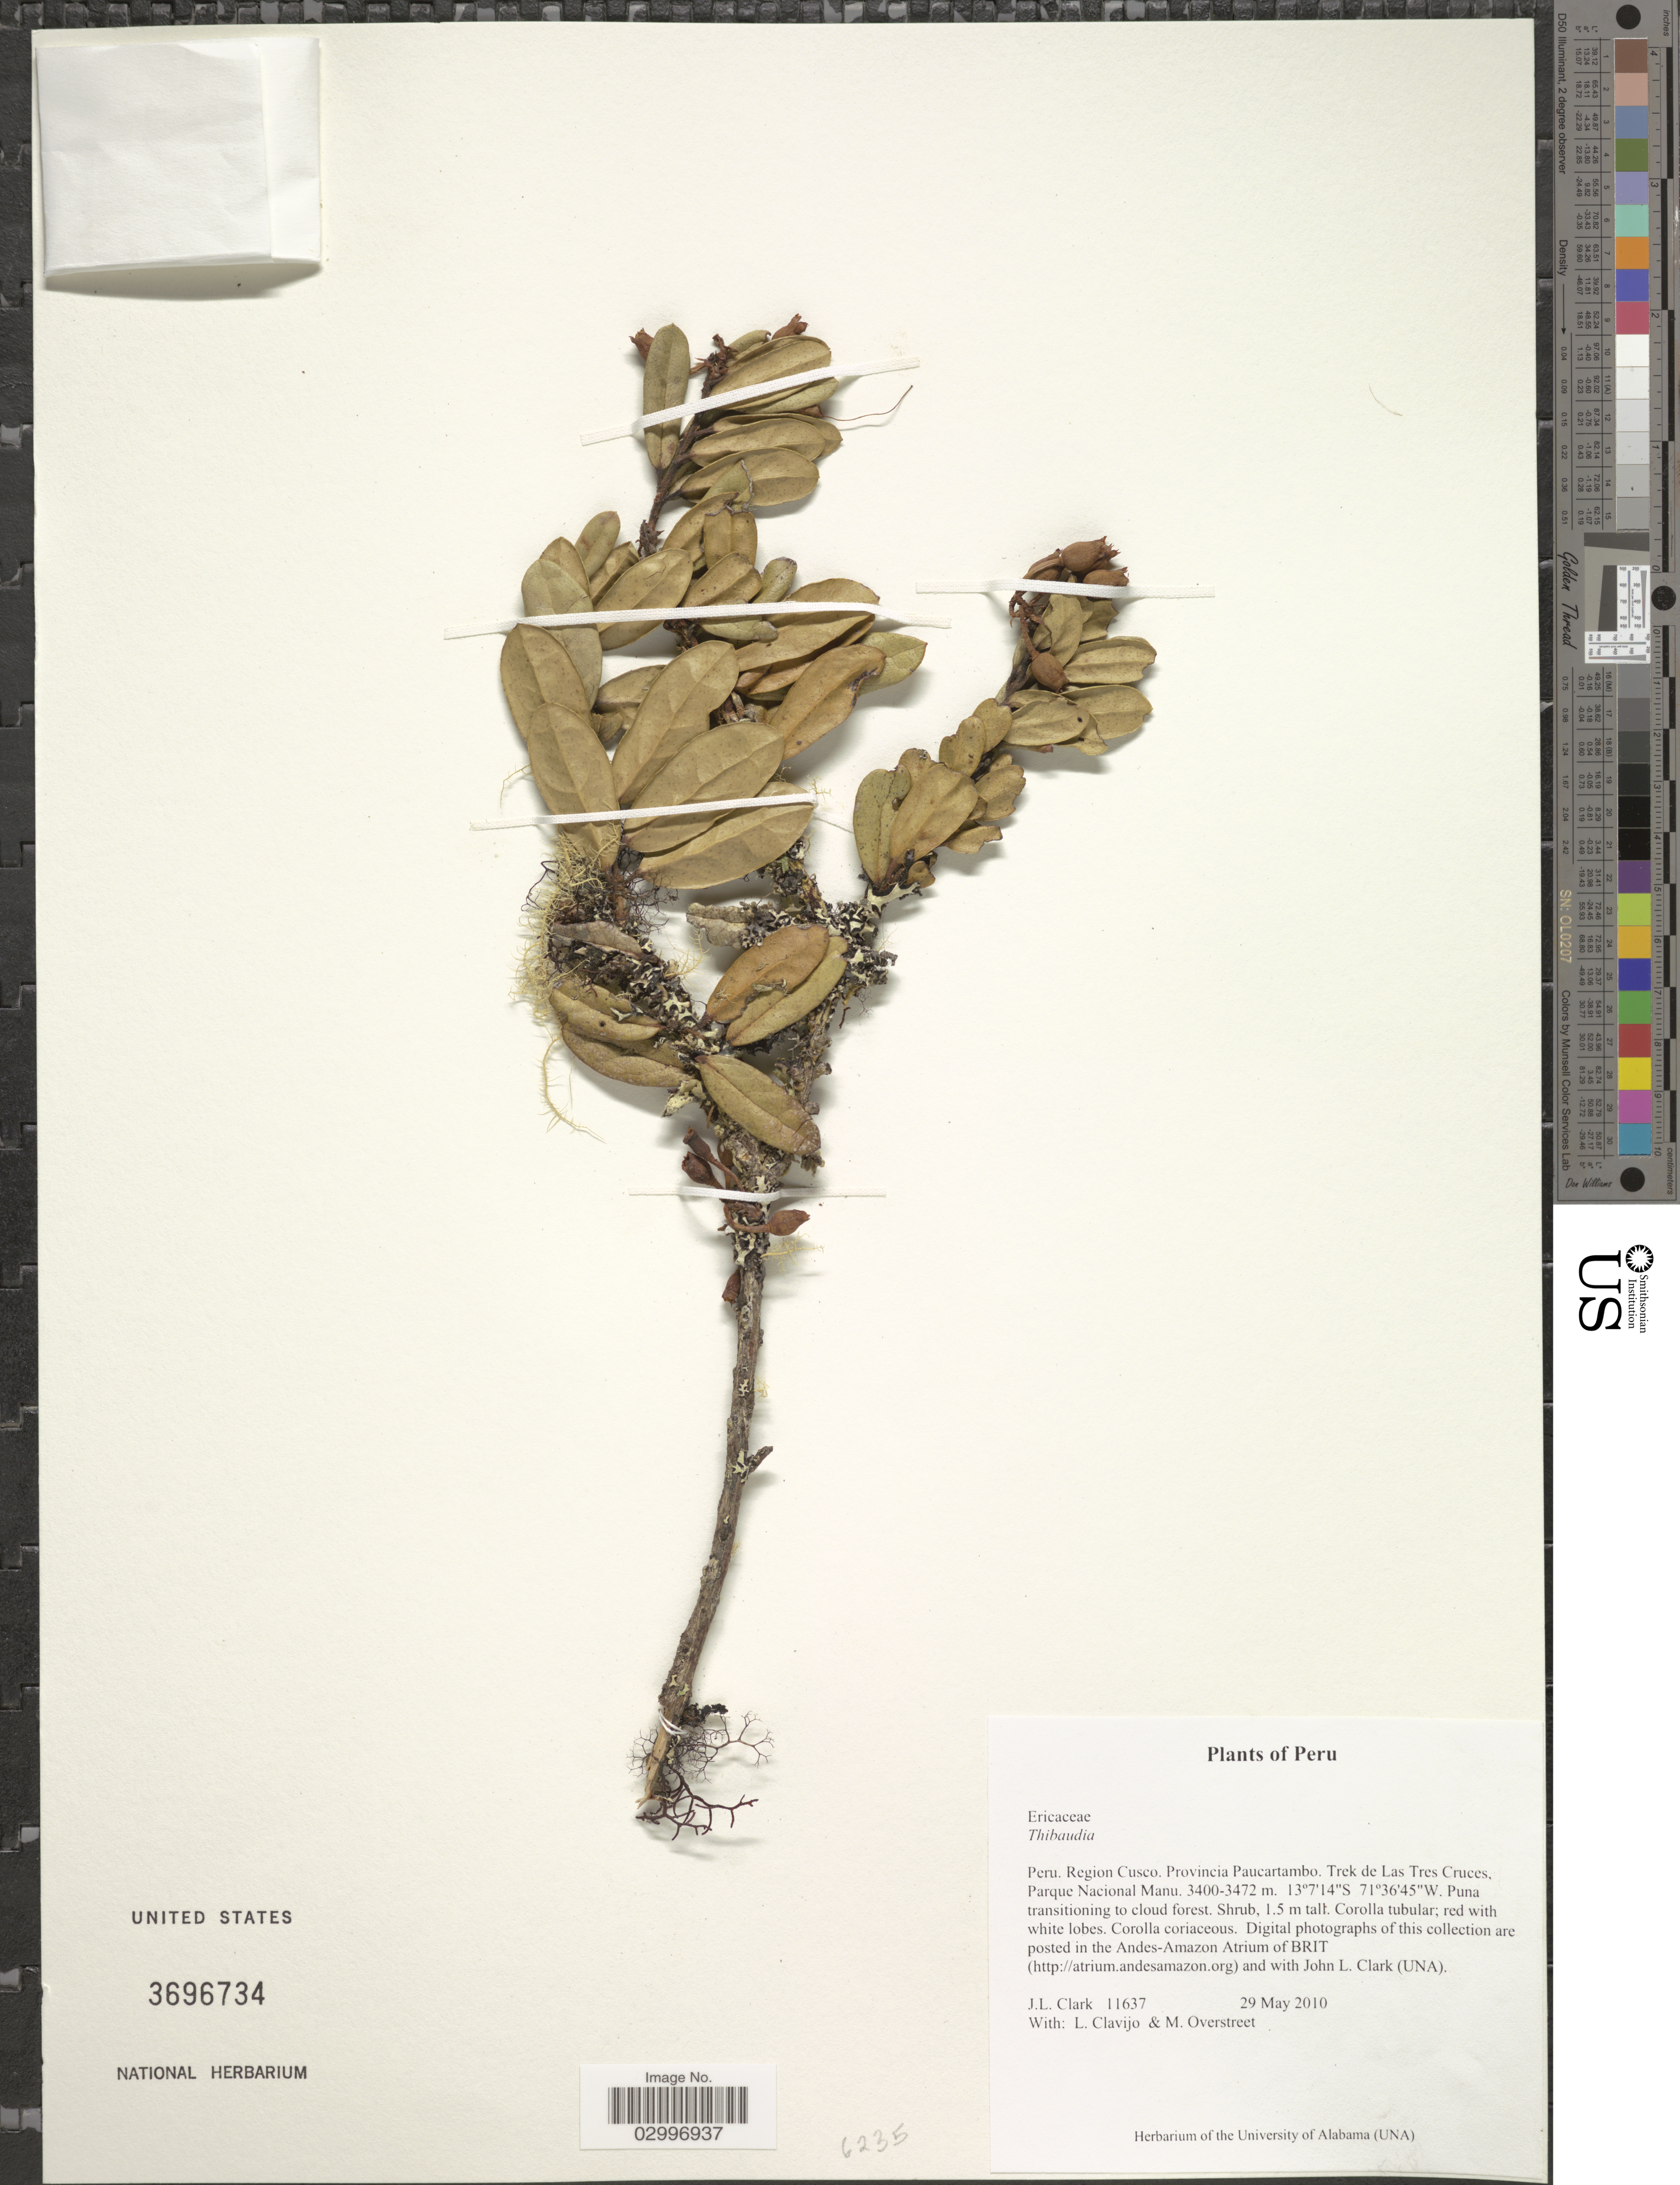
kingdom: Plantae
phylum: Tracheophyta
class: Magnoliopsida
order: Ericales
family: Ericaceae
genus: Thibaudia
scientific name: Thibaudia sp.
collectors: J. L. Clark, L. Clavijo & M. Overstreet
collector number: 11637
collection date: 2010-05-29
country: Peru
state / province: Cusco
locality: Region Cusco. Provincia Paucartambo. Trek de Las Tres Cruces, Parque Nacional Manu.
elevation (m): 3400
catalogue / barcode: US 3696734